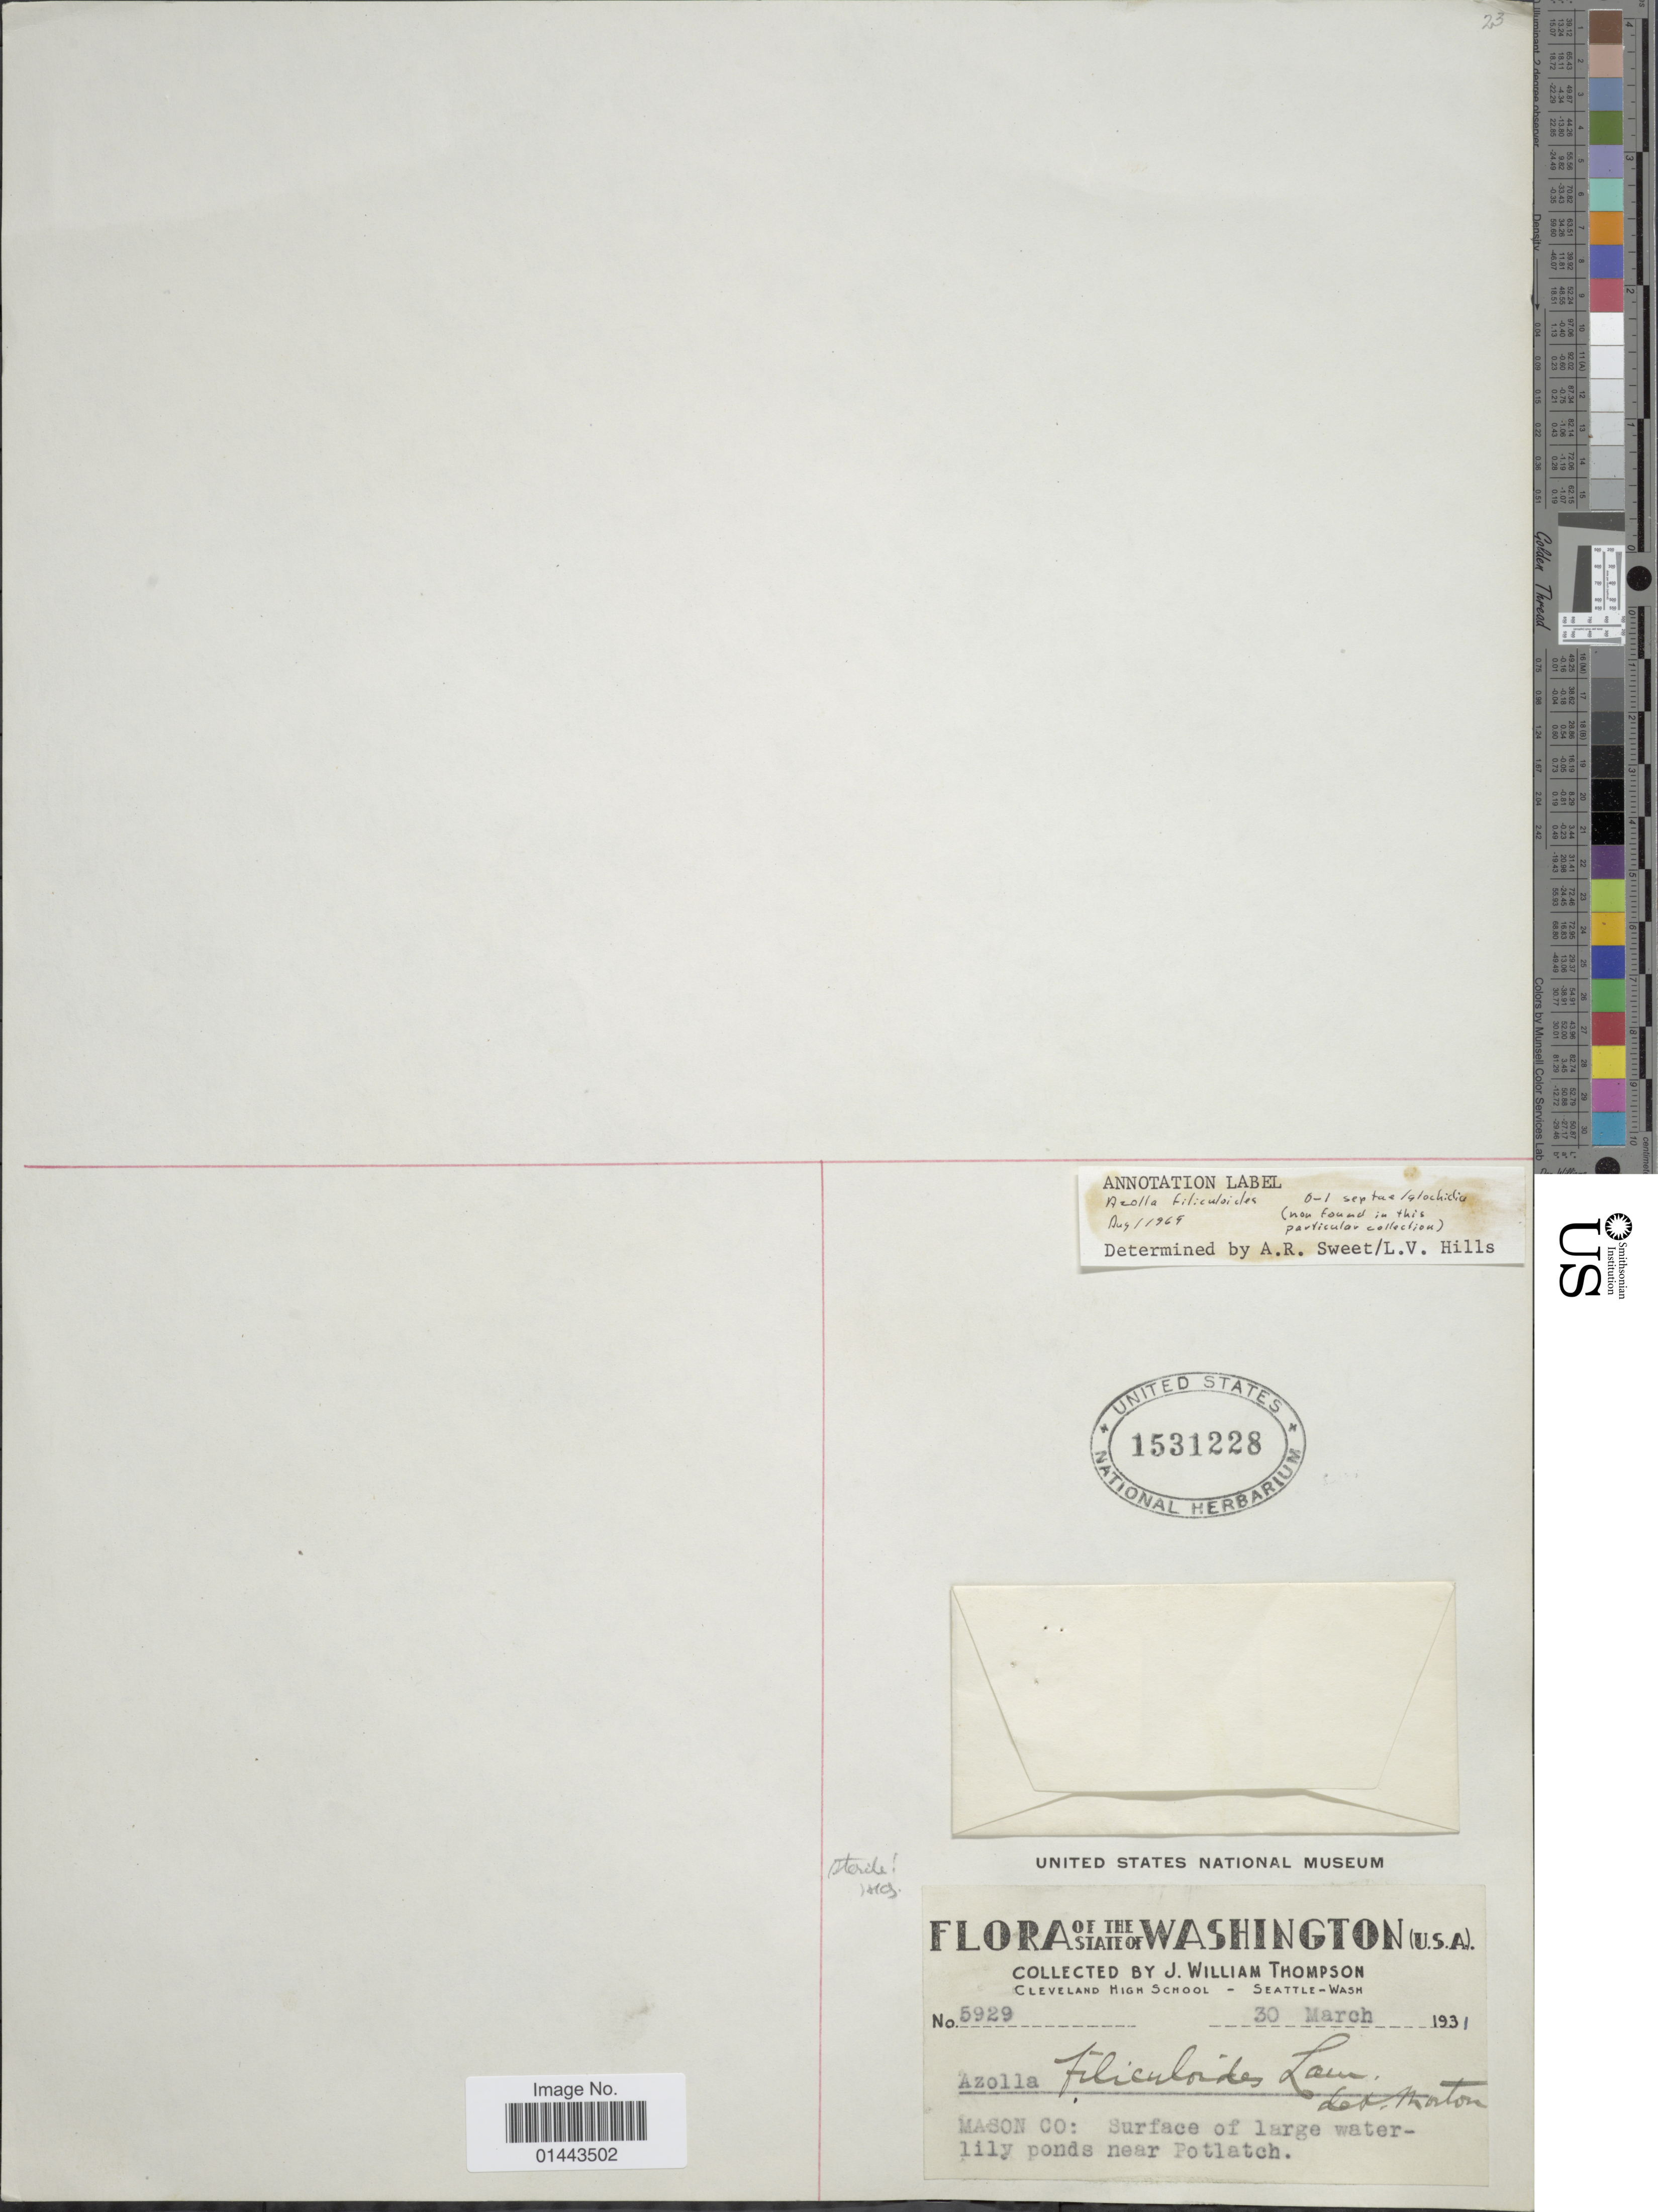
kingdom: Plantae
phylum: Tracheophyta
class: Polypodiopsida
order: Salviniales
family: Salviniaceae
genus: Azolla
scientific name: Azolla filiculoides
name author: Lam.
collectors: J. W. Thompson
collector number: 5929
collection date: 1931-03-30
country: United States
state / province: Washington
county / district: Mason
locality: Mason Co: Surface of large waterlily ponds near Potlach.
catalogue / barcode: US 1531228